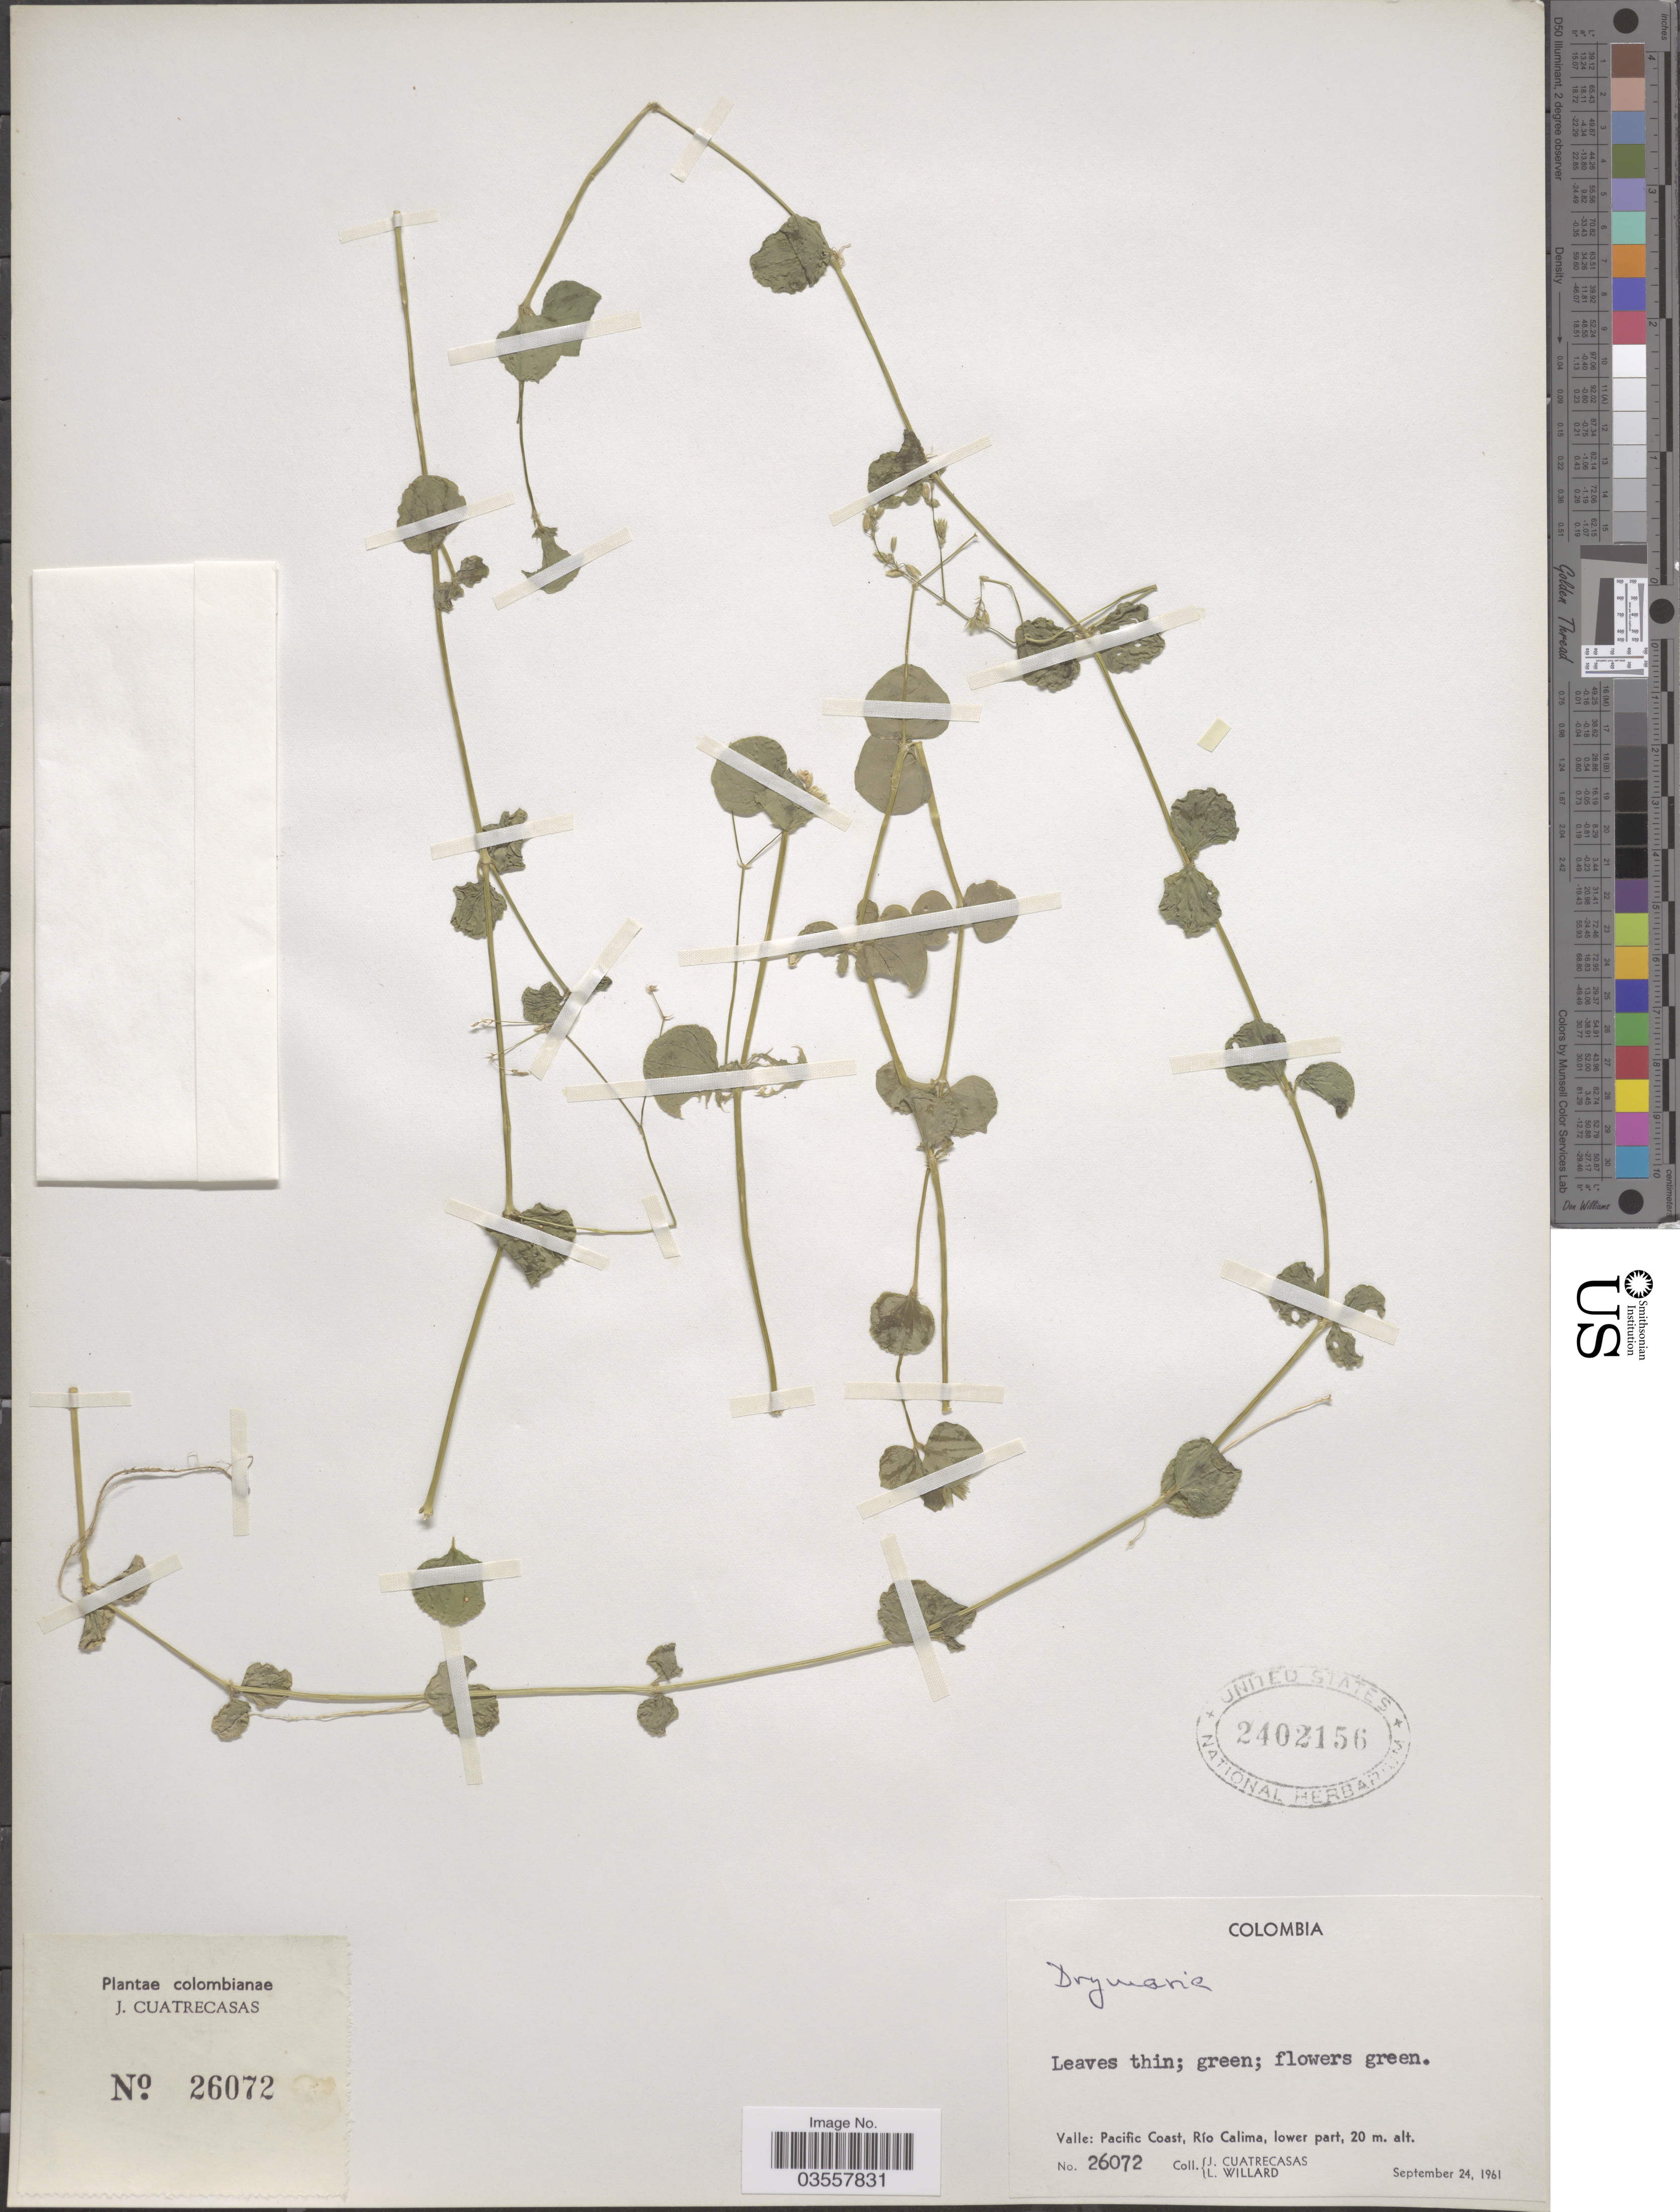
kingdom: Plantae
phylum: Tracheophyta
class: Magnoliopsida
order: Caryophyllales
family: Caryophyllaceae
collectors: J. Cuatrecasas & L. Willard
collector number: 26072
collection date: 1961-09-24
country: Colombia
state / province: Valle del Cauca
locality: Valle: Pacific Coast, Río Calima, lower part.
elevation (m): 20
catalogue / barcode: US 2402156